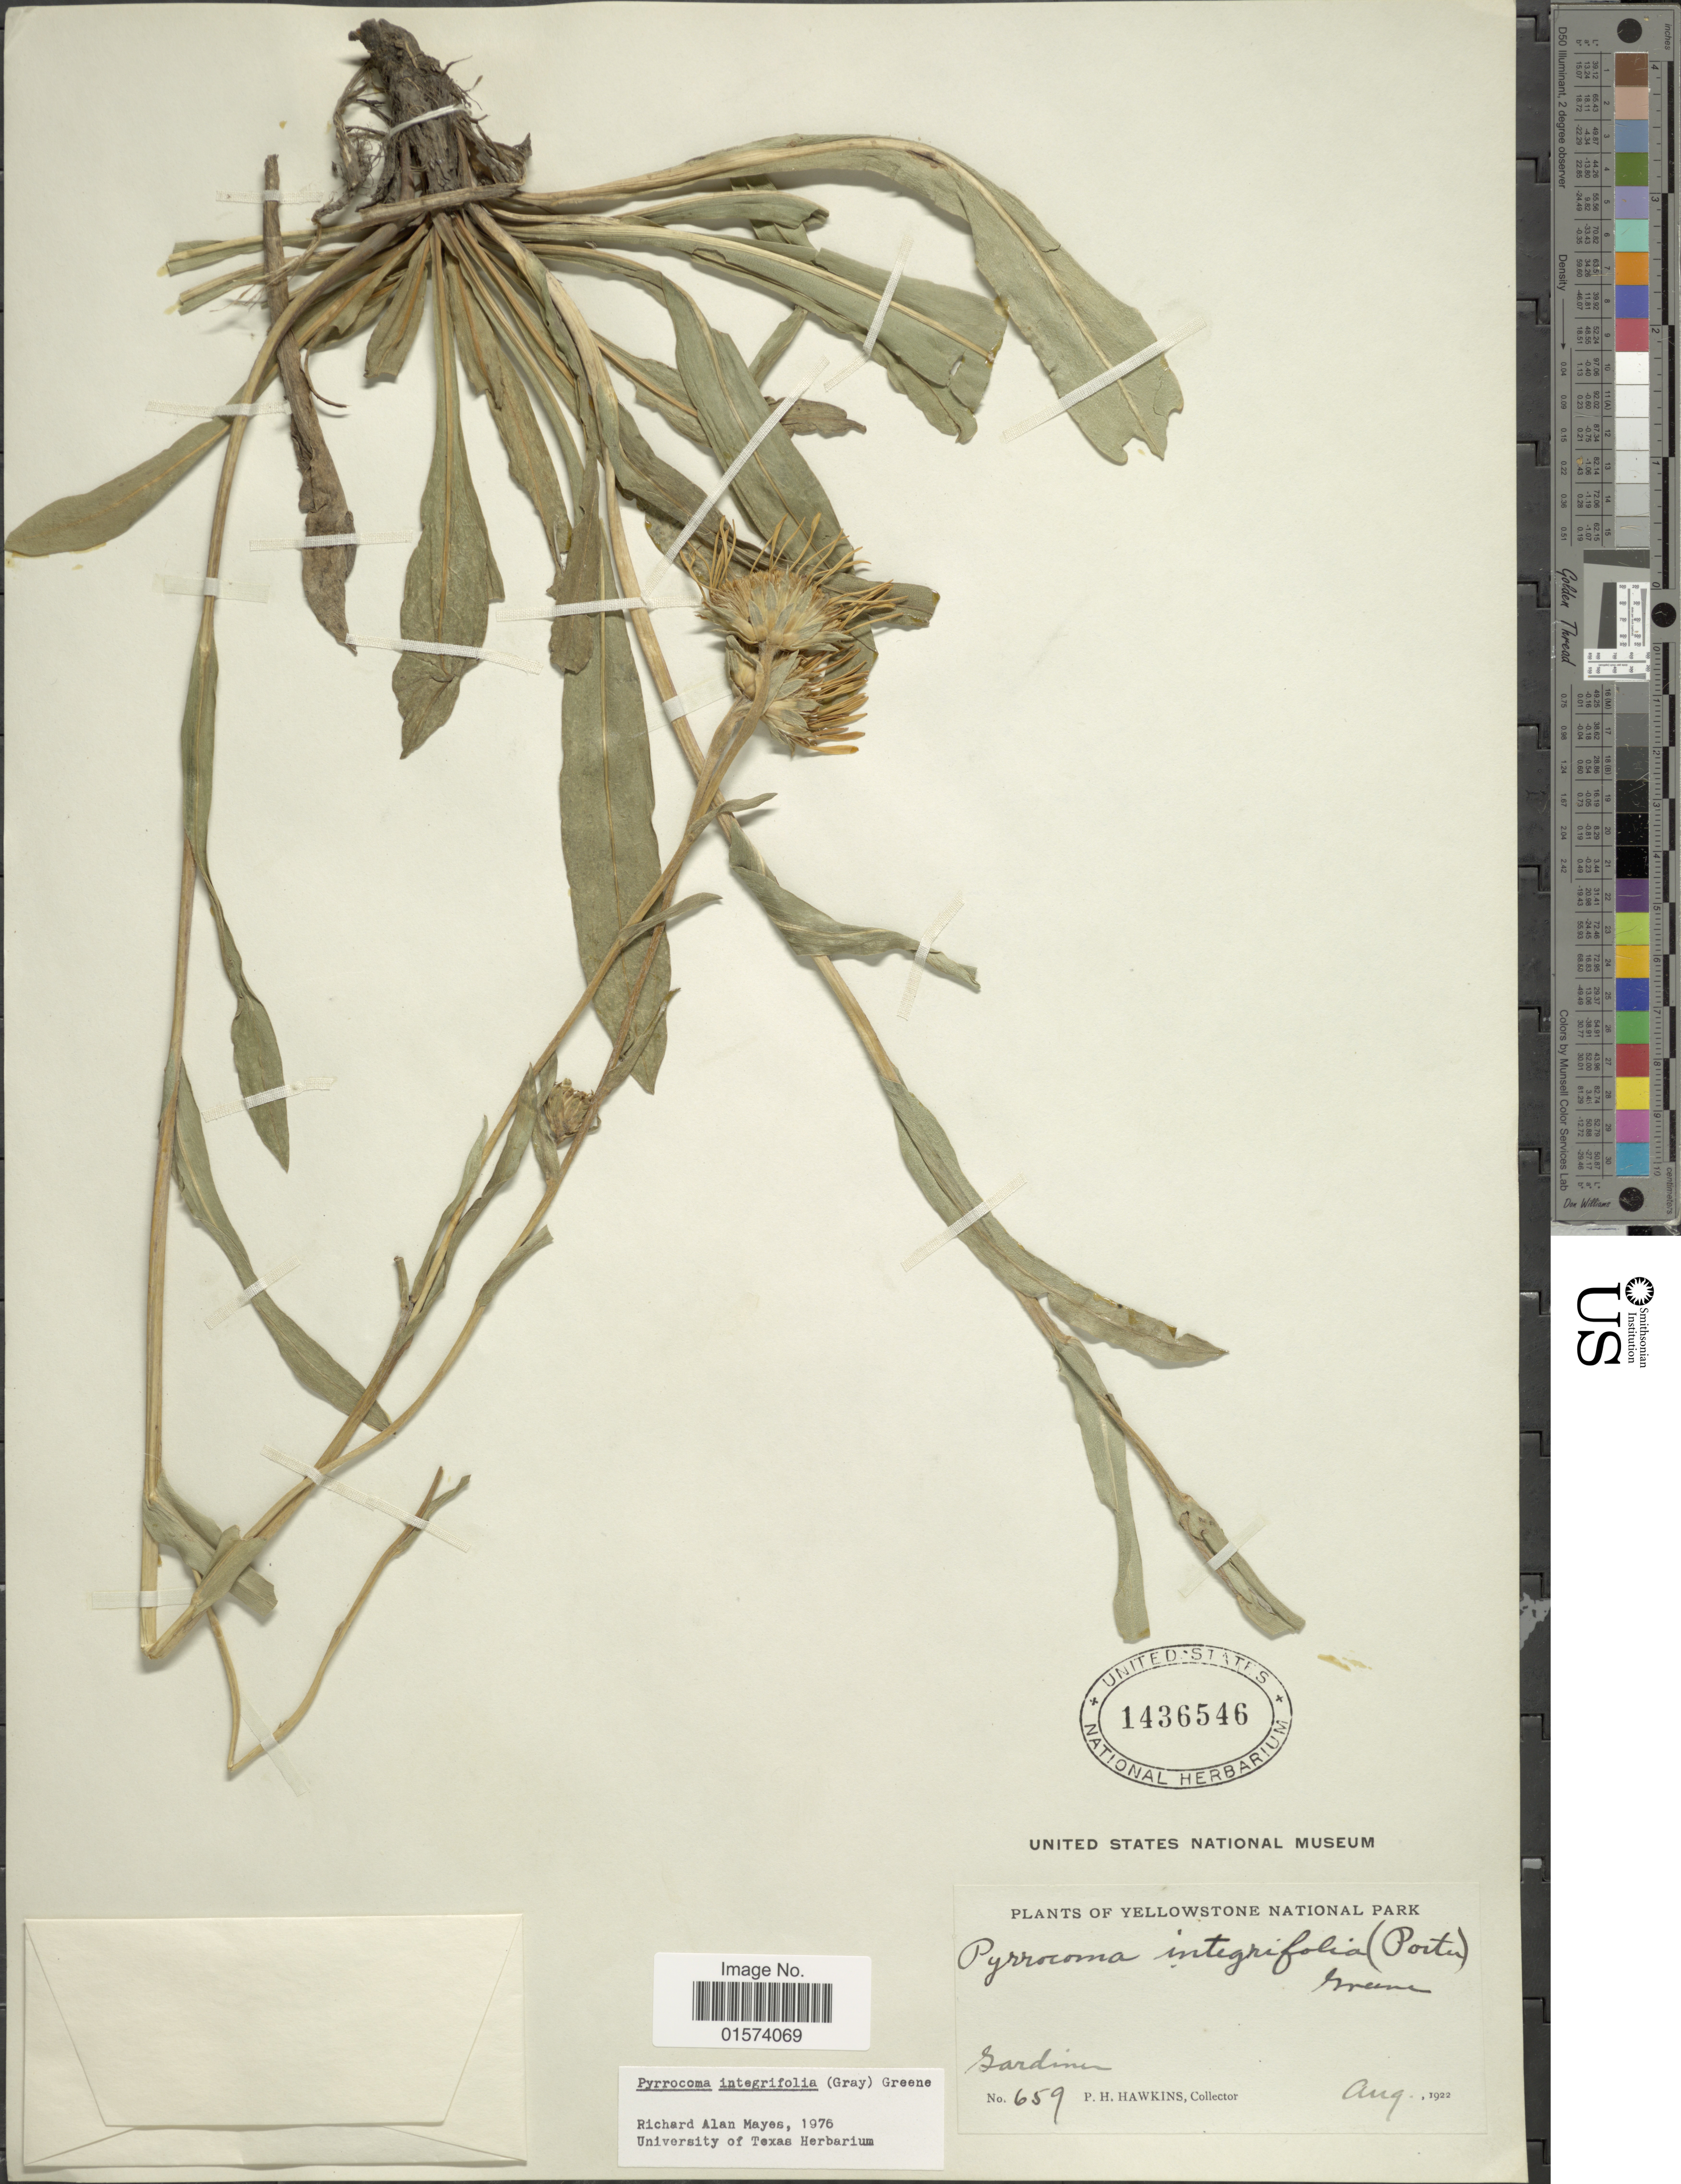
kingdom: Plantae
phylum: Tracheophyta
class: Magnoliopsida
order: Asterales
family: Asteraceae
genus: Pyrrocoma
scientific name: Pyrrocoma integrifolia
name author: (Porter ex A. Gray) Greene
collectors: P. Hawkins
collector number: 659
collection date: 1922-08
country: United States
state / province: Montana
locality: Yellowstone National Park, Gardiner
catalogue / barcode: US 1436546